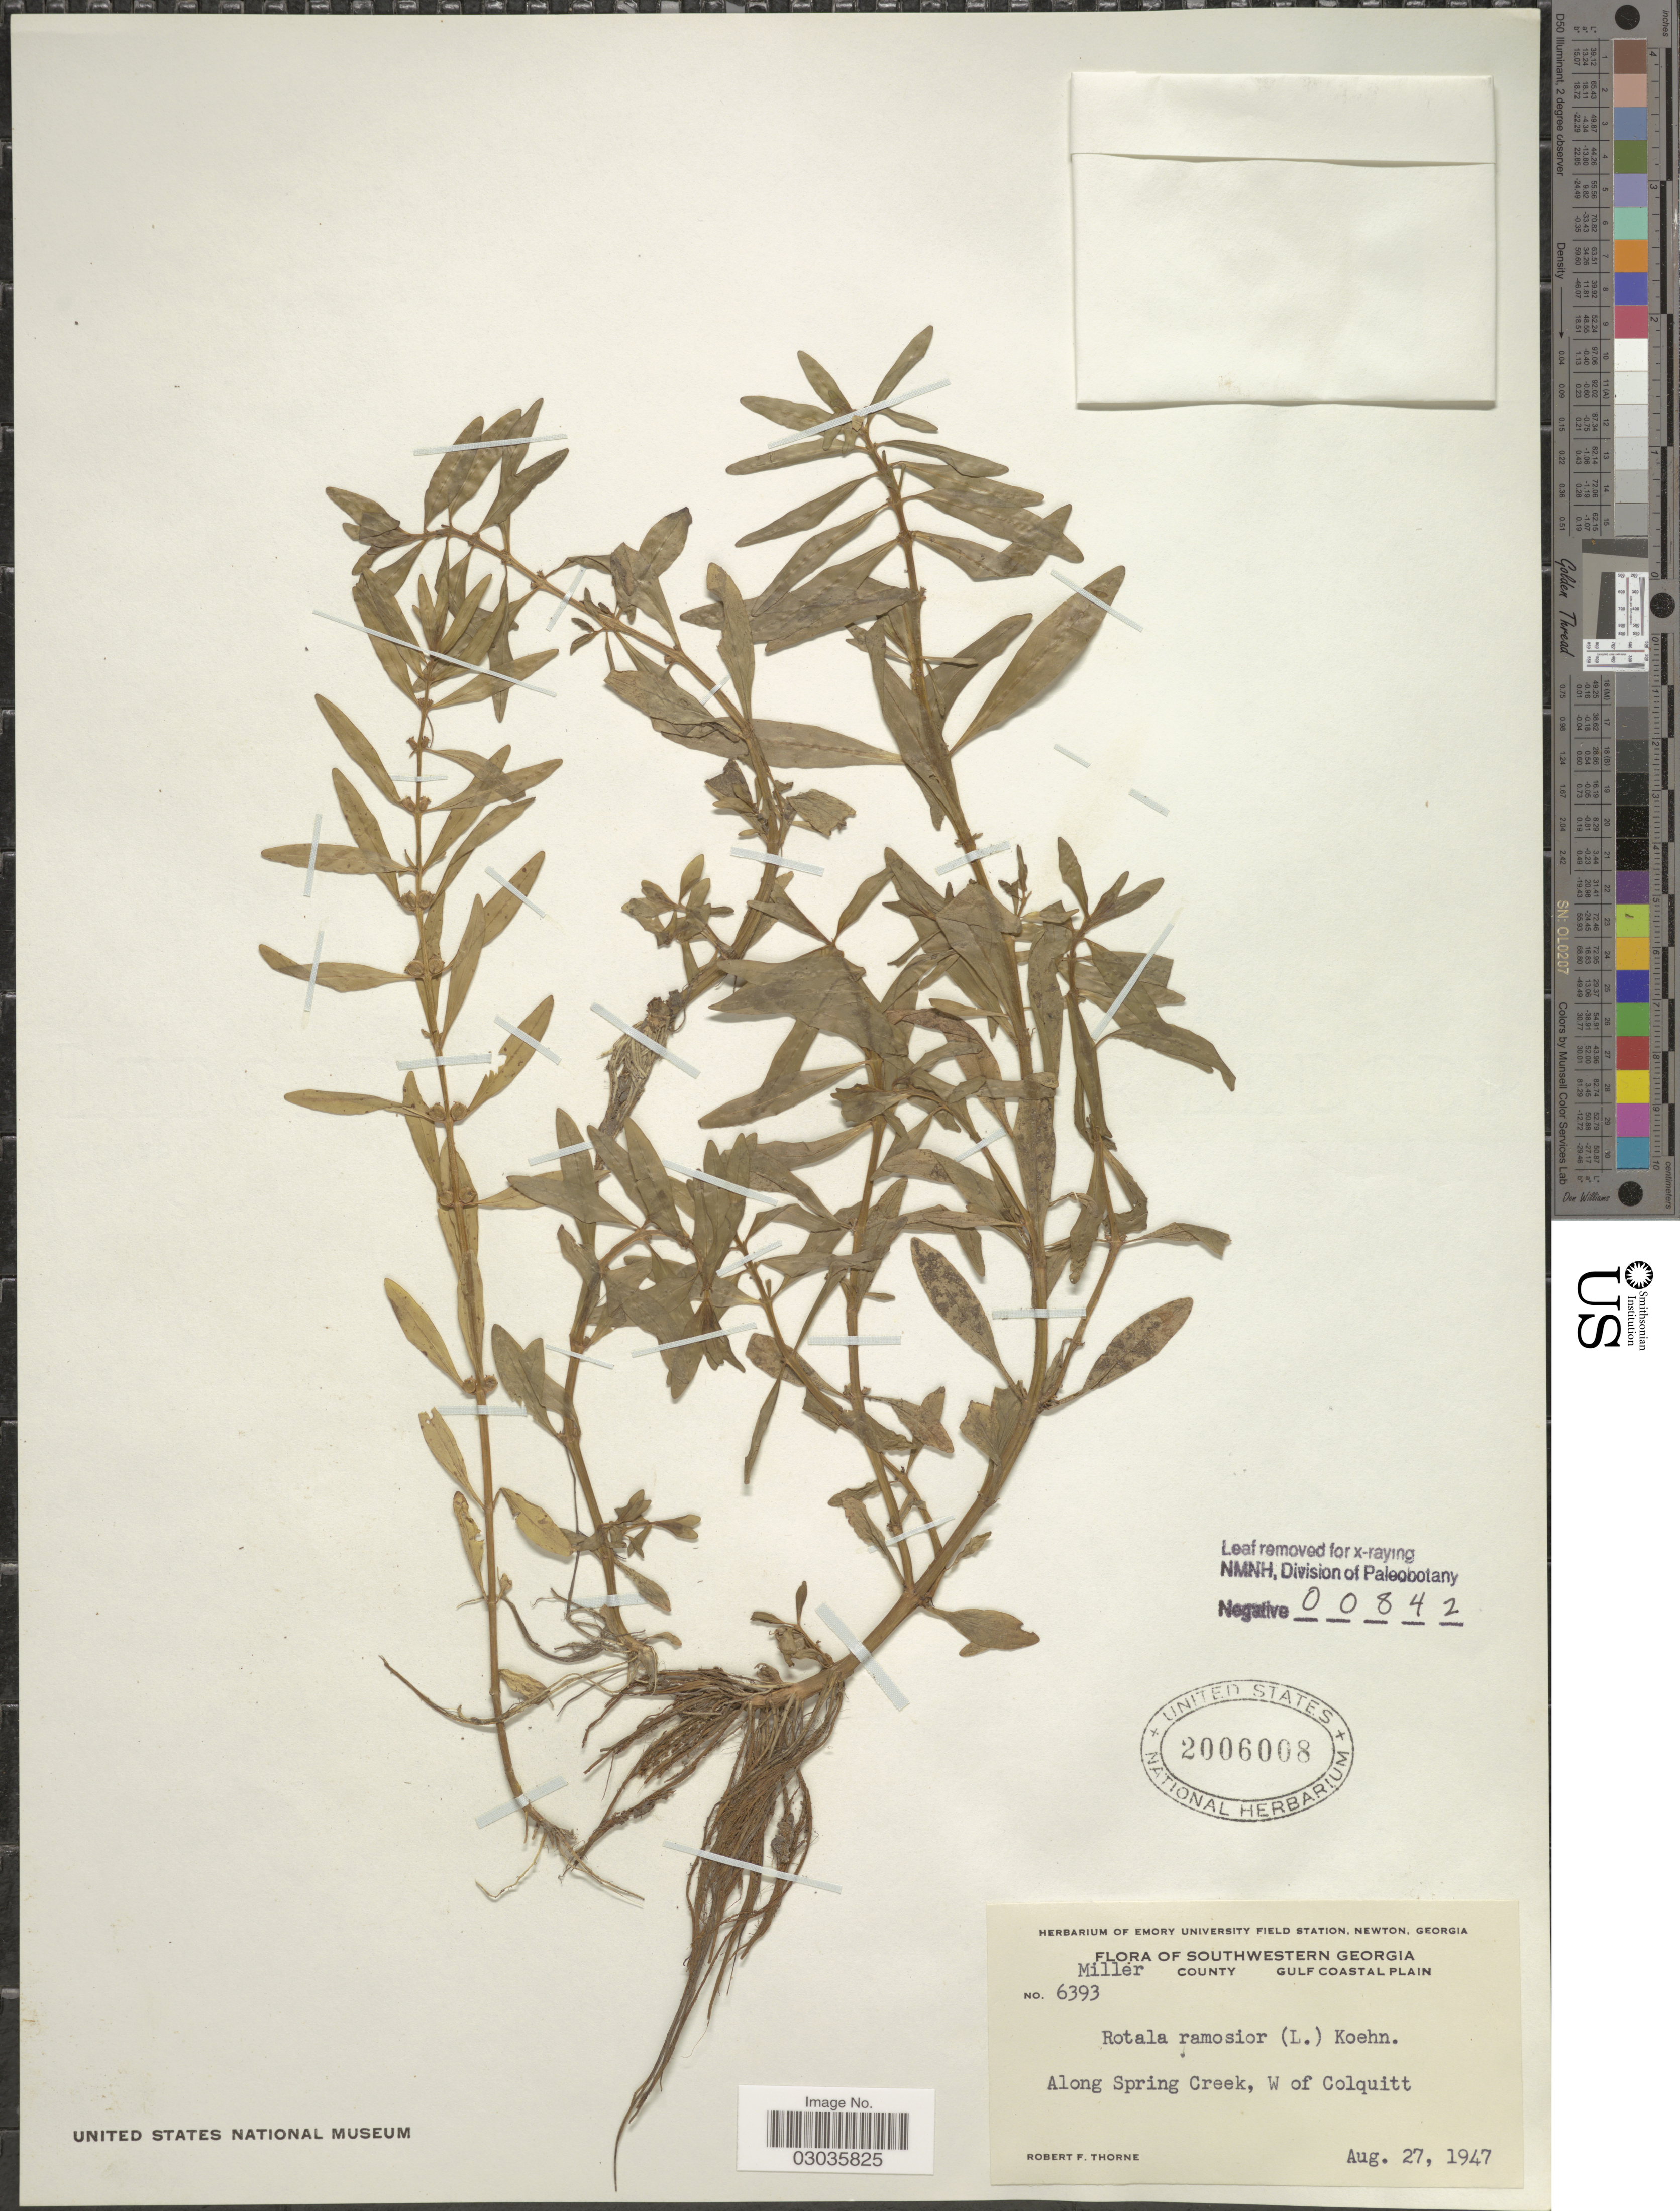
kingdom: Plantae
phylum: Tracheophyta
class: Magnoliopsida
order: Myrtales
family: Lythraceae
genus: Rotala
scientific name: Rotala ramosior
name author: (L.) Koehne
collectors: R. F. Thorne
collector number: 6393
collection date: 1947-08-27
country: United States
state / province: Georgia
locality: Southwestern Georgia. Miller County Gulf Coastal Plain. Along Spring Creek, W of Colquitt.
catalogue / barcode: US 2006008